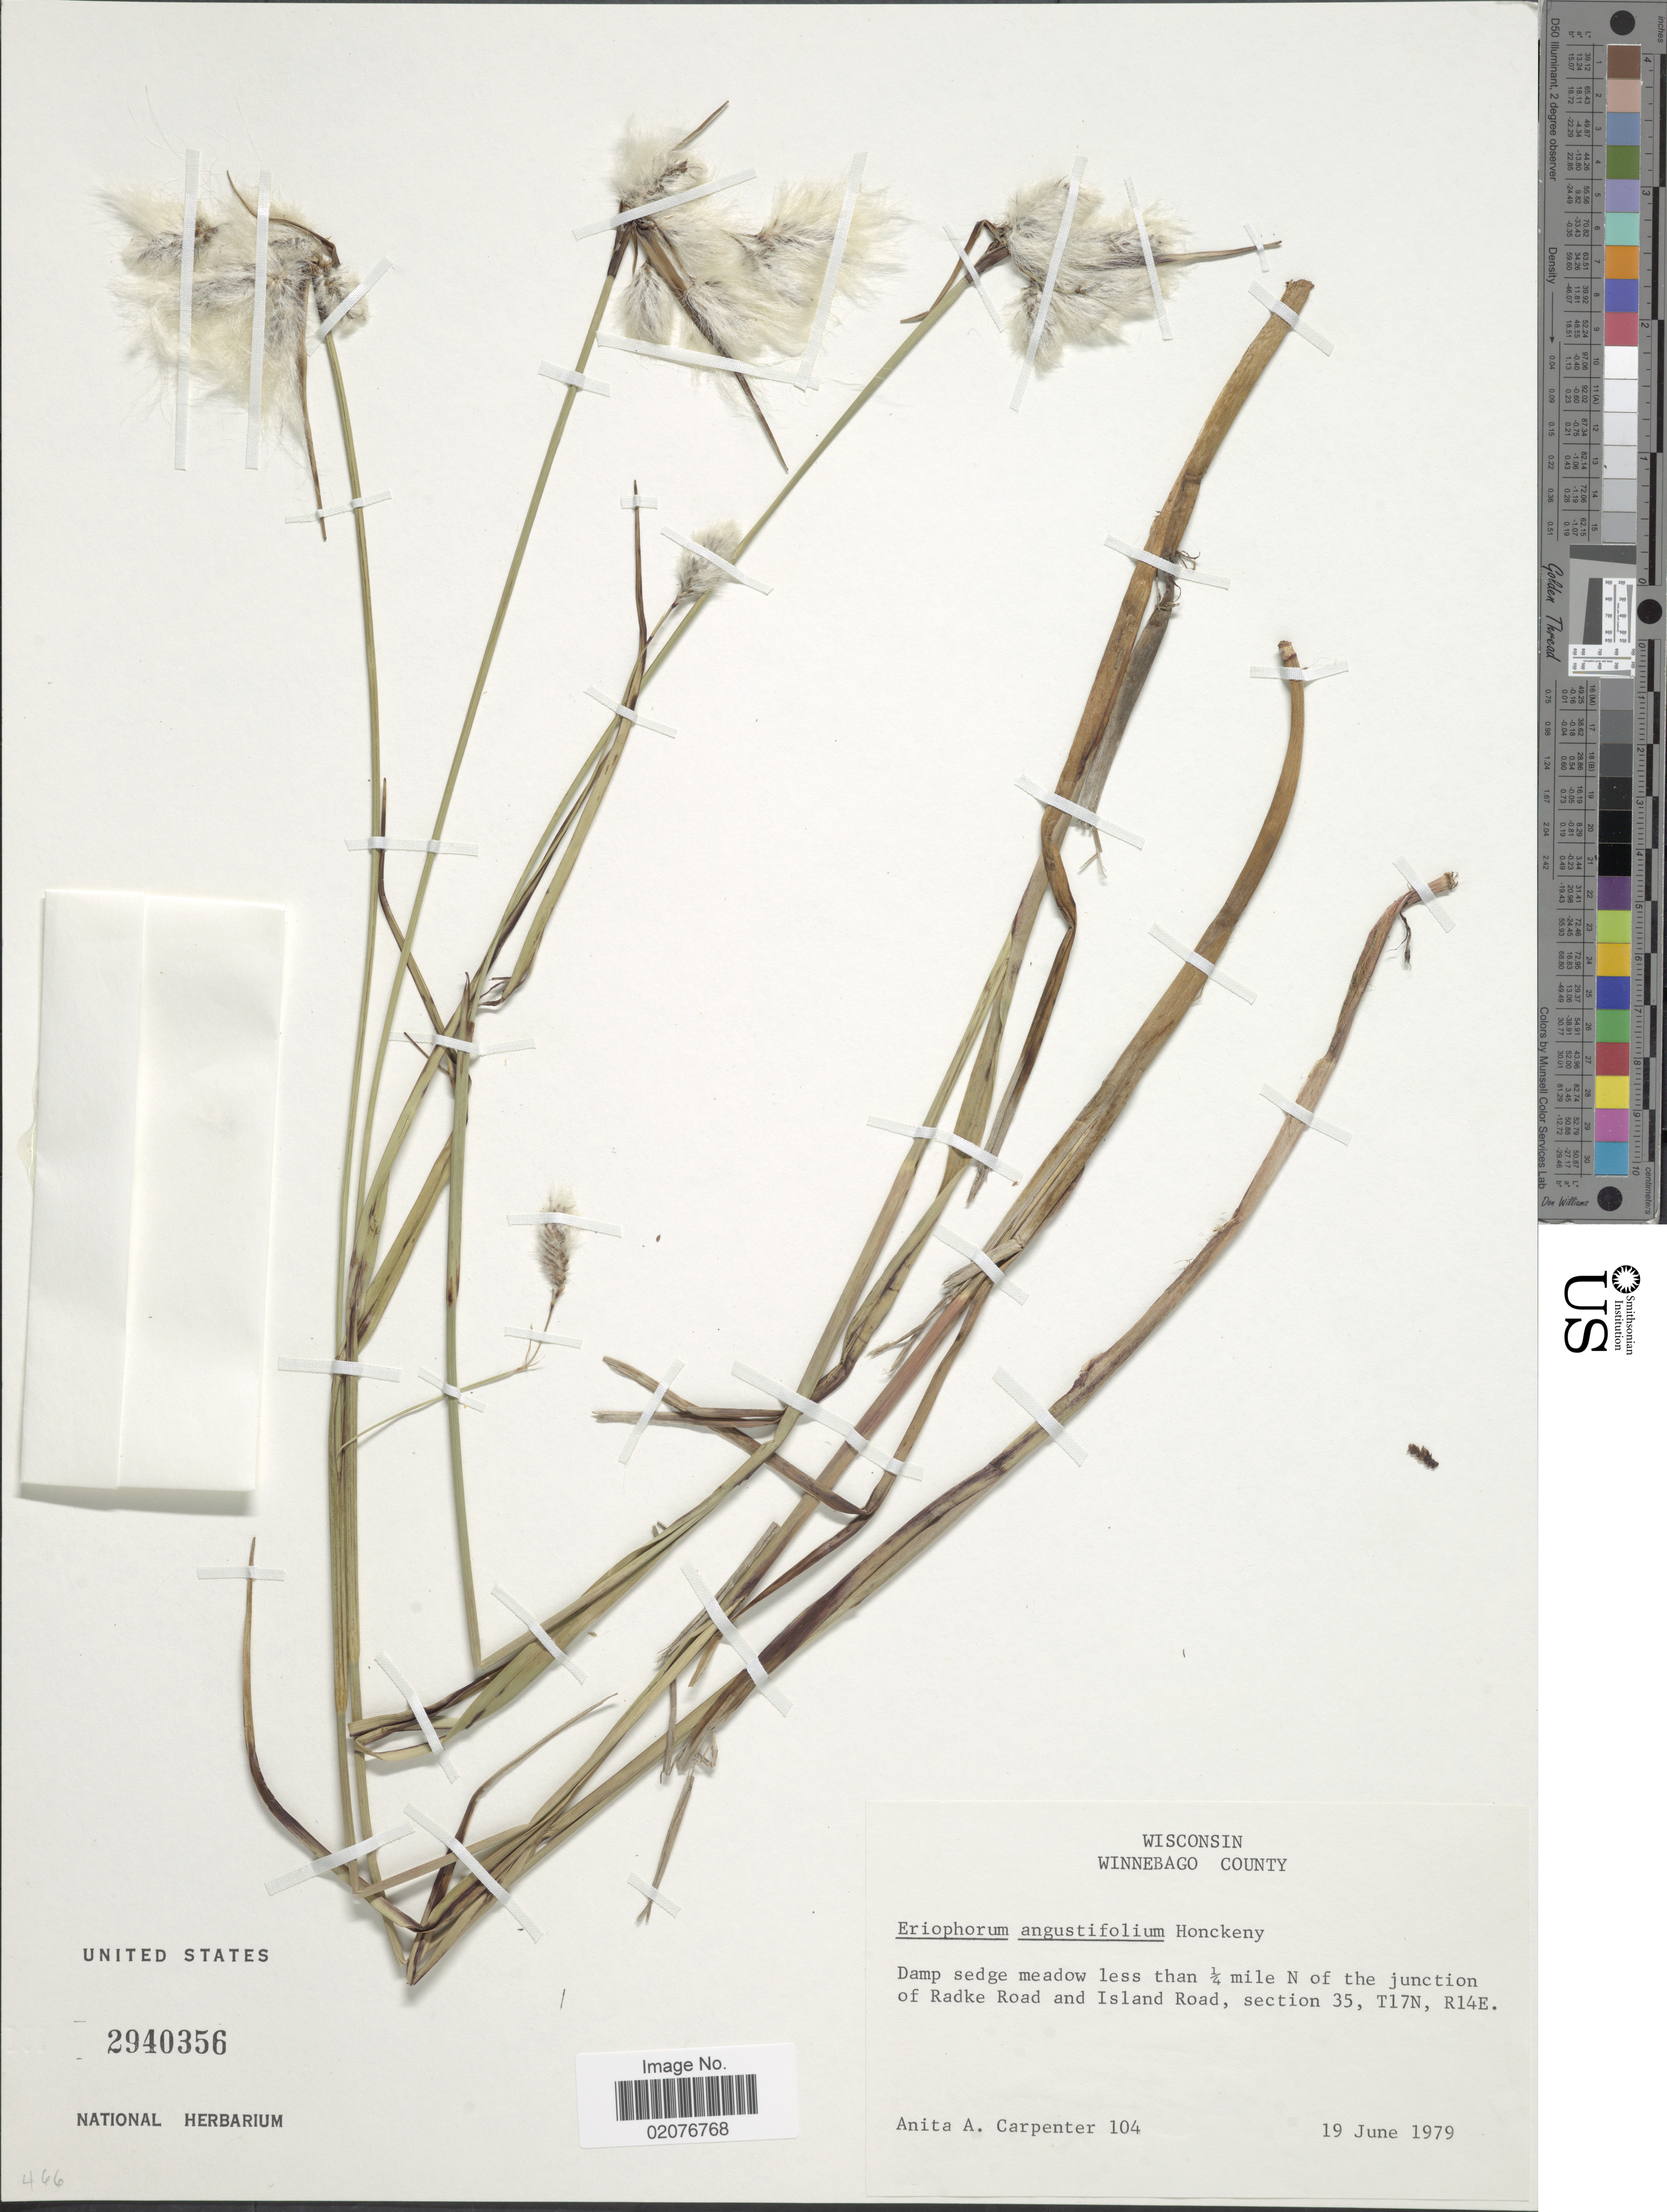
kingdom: Plantae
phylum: Tracheophyta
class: Liliopsida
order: Poales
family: Cyperaceae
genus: Eriophorum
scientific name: Eriophorum angustifolium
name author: Honck.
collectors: A. Carpenter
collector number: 104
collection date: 1979-06-19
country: United States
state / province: Wisconsin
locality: Winnebago County, Damp sedge meadow less than ¼ mile N of the junction of Radke Road and Island Road, section 35, T17N, R14E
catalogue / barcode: US 2940356